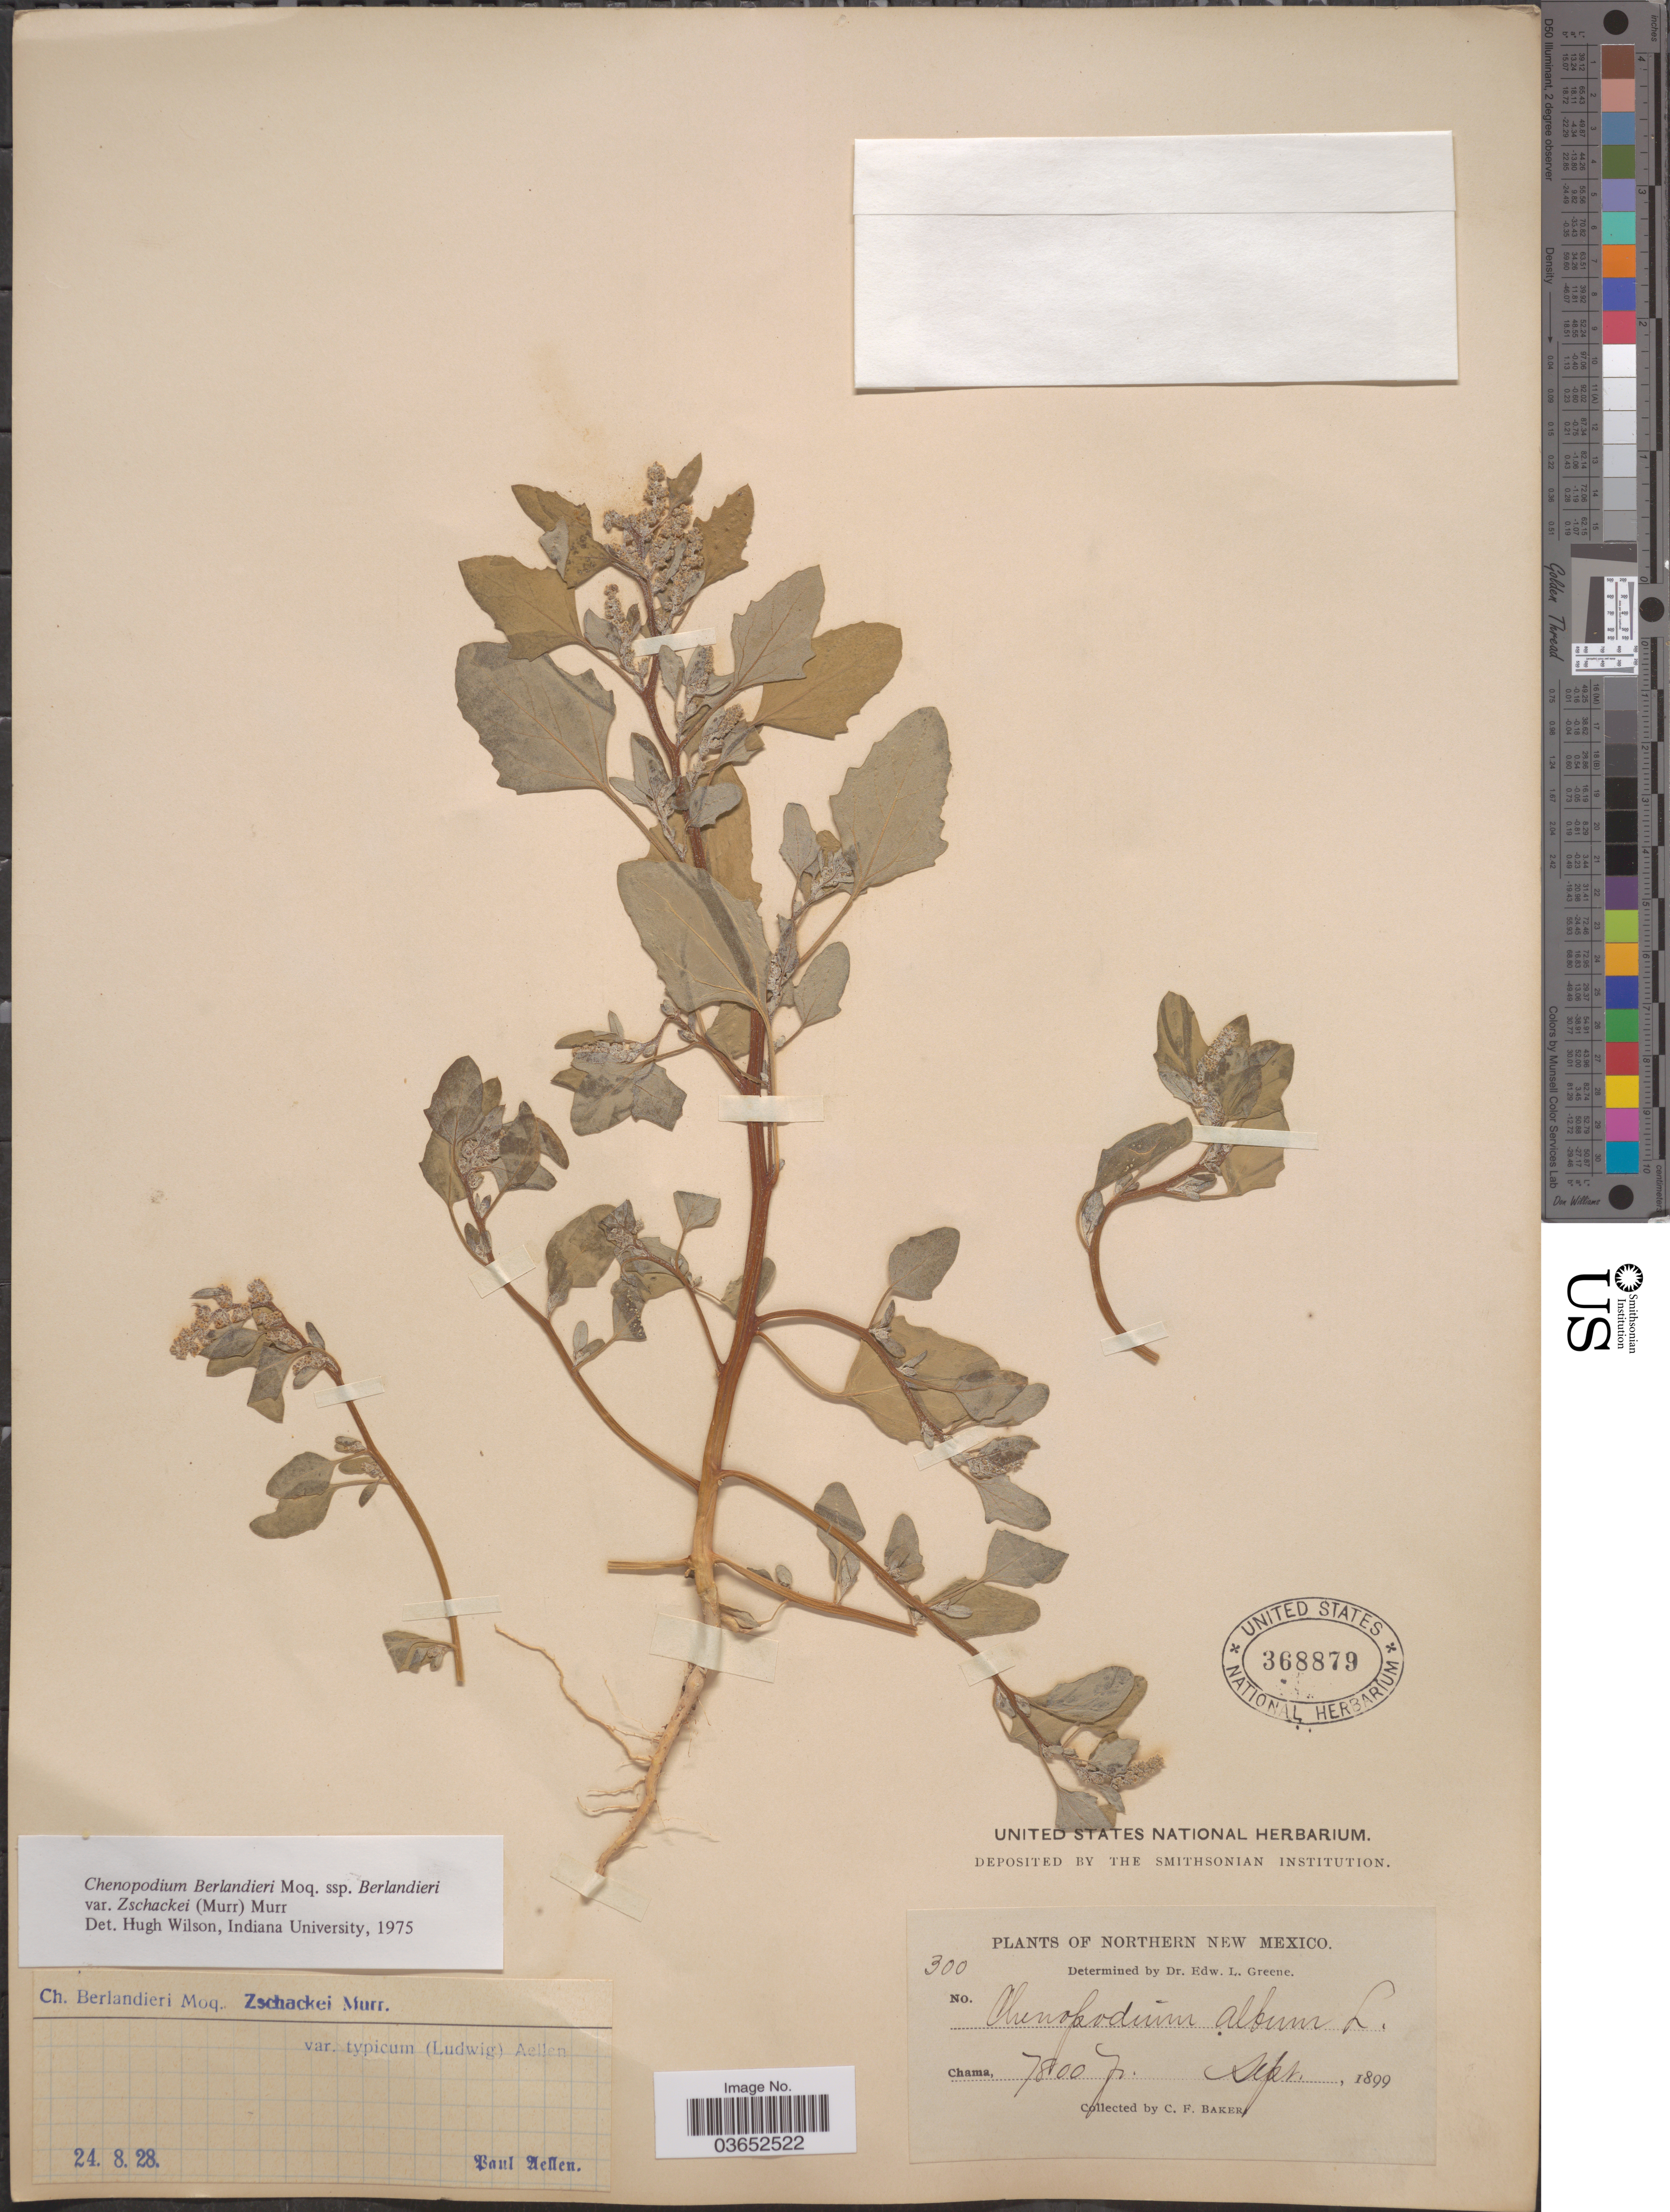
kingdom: Plantae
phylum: Tracheophyta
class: Magnoliopsida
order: Caryophyllales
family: Amaranthaceae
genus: Chenopodium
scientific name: Chenopodium berlandieri var. typicum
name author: A. Ludw. ex Graebn.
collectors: C. F. Baker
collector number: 300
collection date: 1899-09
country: United States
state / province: New Mexico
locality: Northern New Mexico. Chama.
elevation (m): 2377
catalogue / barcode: US 368879